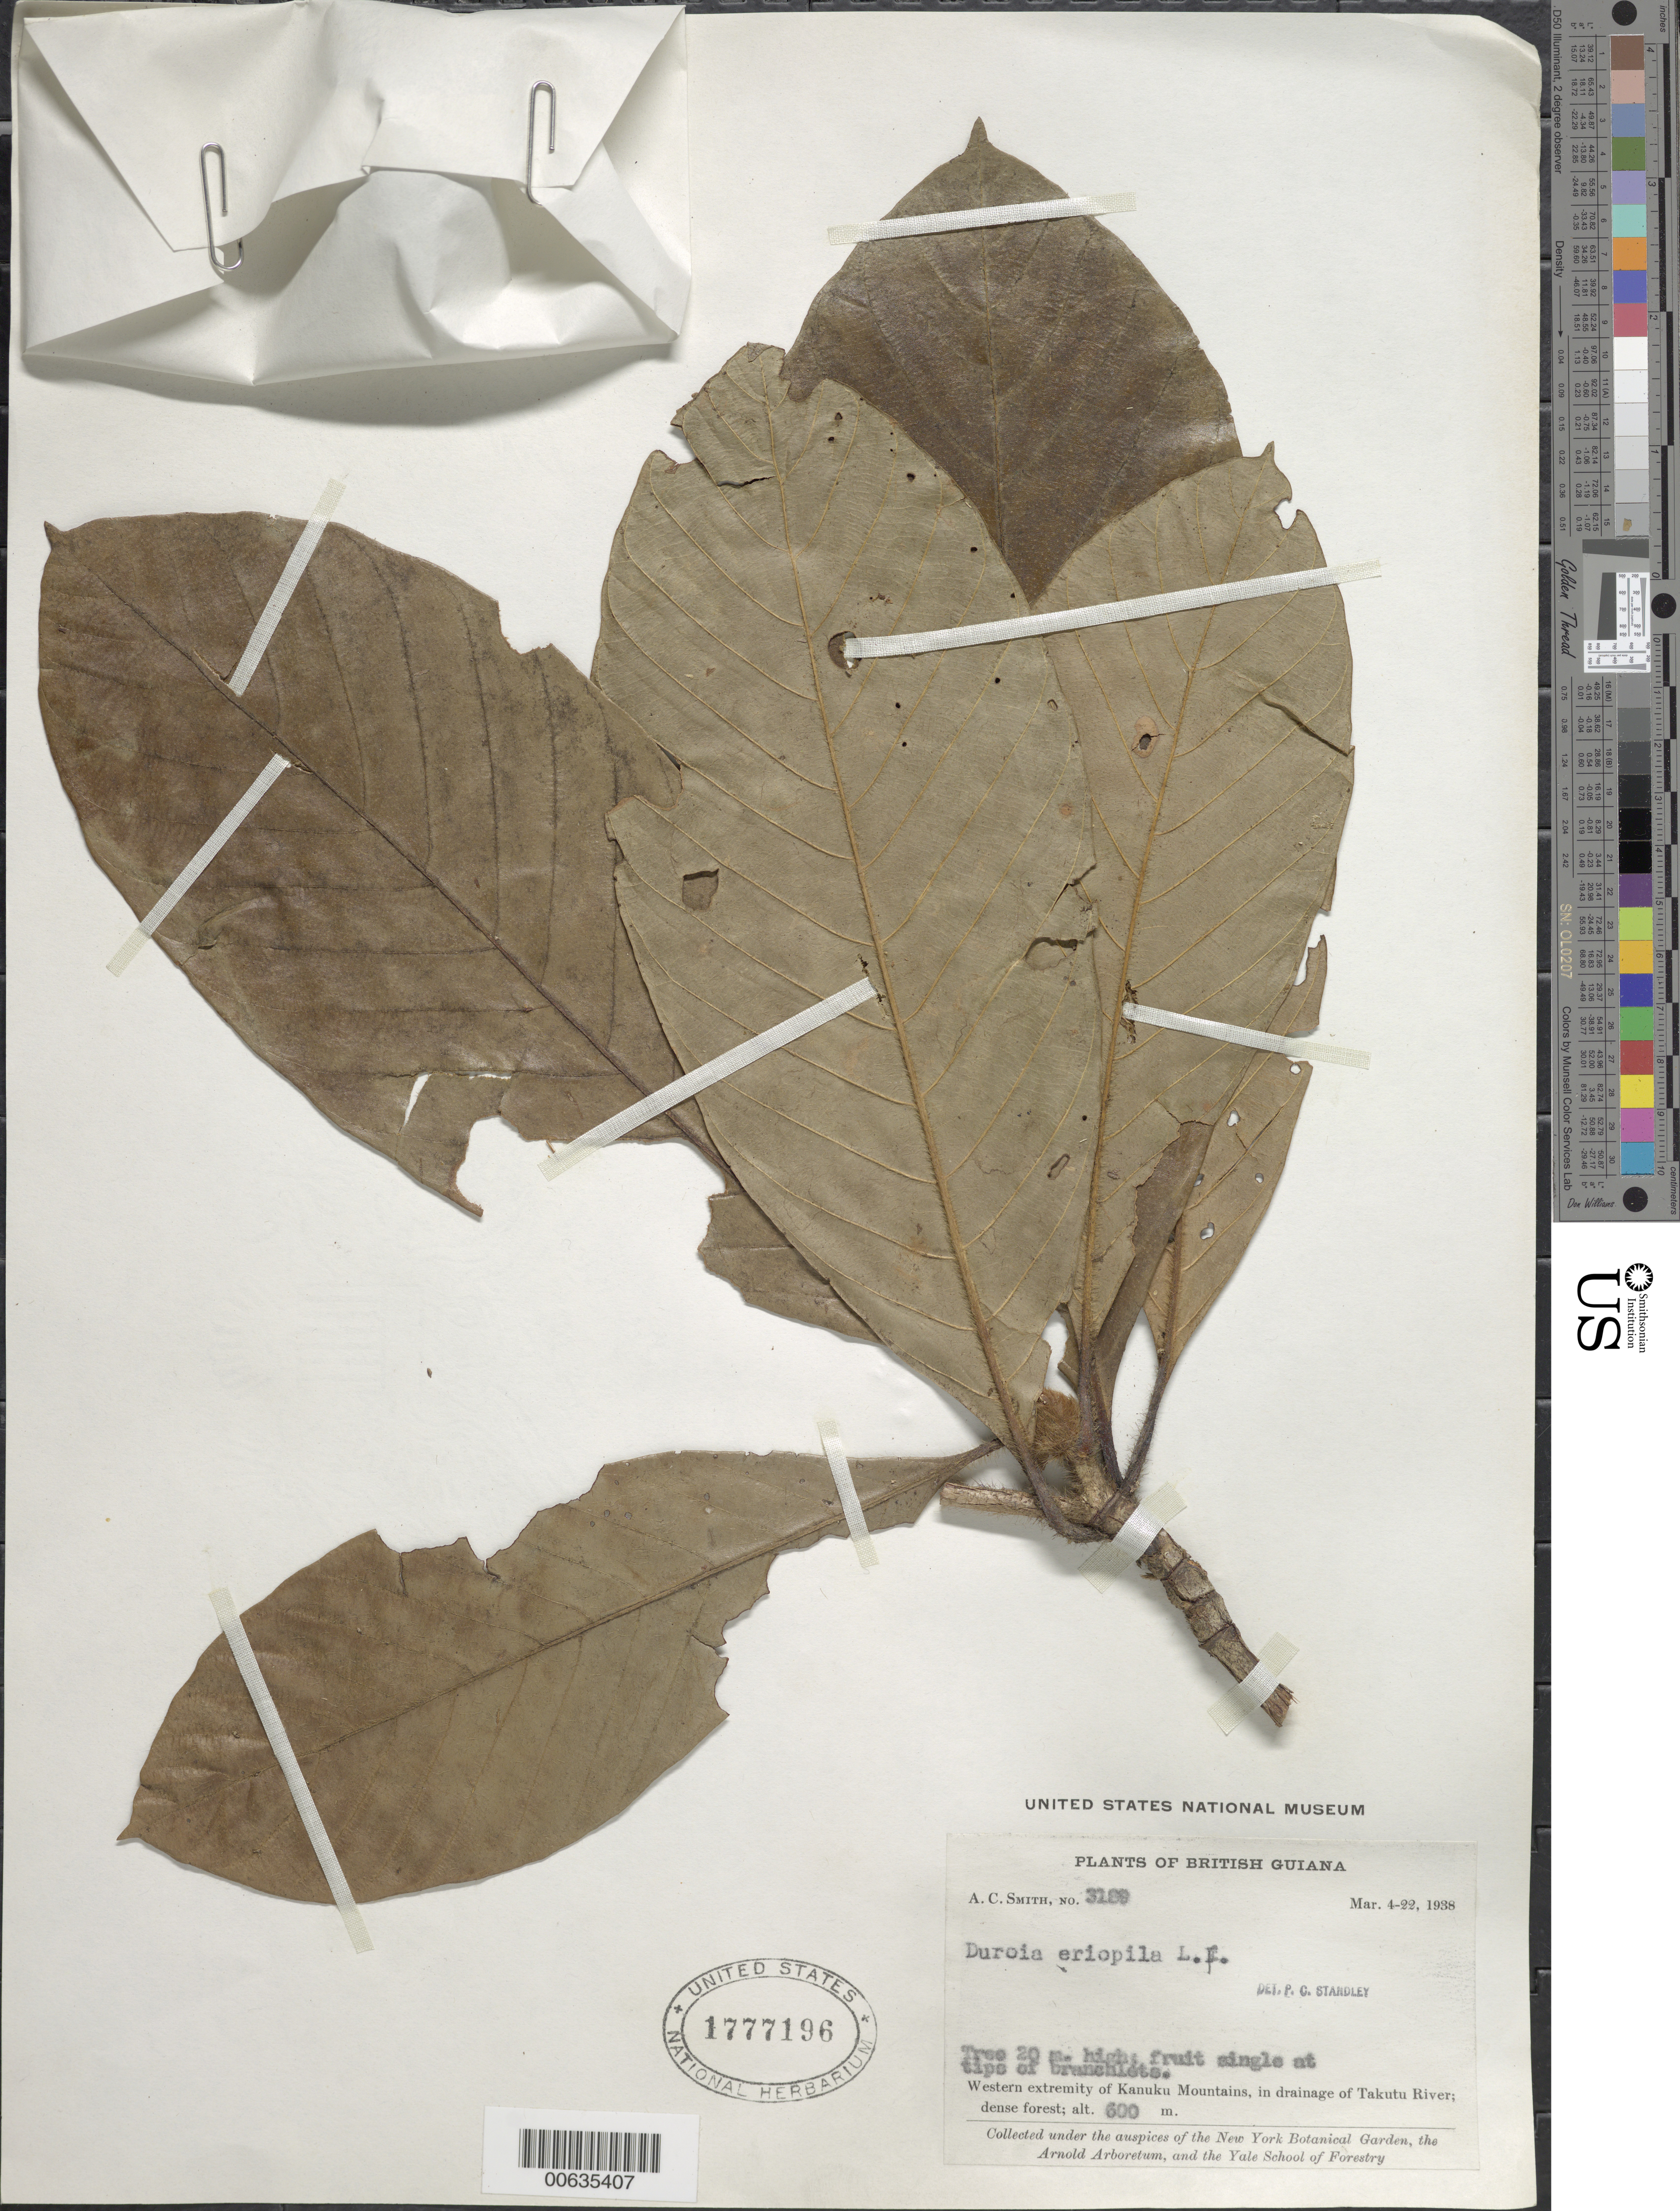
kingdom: Plantae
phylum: Tracheophyta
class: Magnoliopsida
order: Gentianales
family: Rubiaceae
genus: Duroia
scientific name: Duroia eriopila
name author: L. f.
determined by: Standley, Paul C.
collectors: A. C. Smith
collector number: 3189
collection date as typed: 4-Mar-38 to 22-Mar-38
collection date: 1938-03-04/1938-03-22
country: Guyana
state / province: U. Takutu-U. Essequibo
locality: Kanuku Mts., drainage of Takutu R., western extremity of Kanuku Mountains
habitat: Dense forest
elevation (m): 600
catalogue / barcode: US 1777196